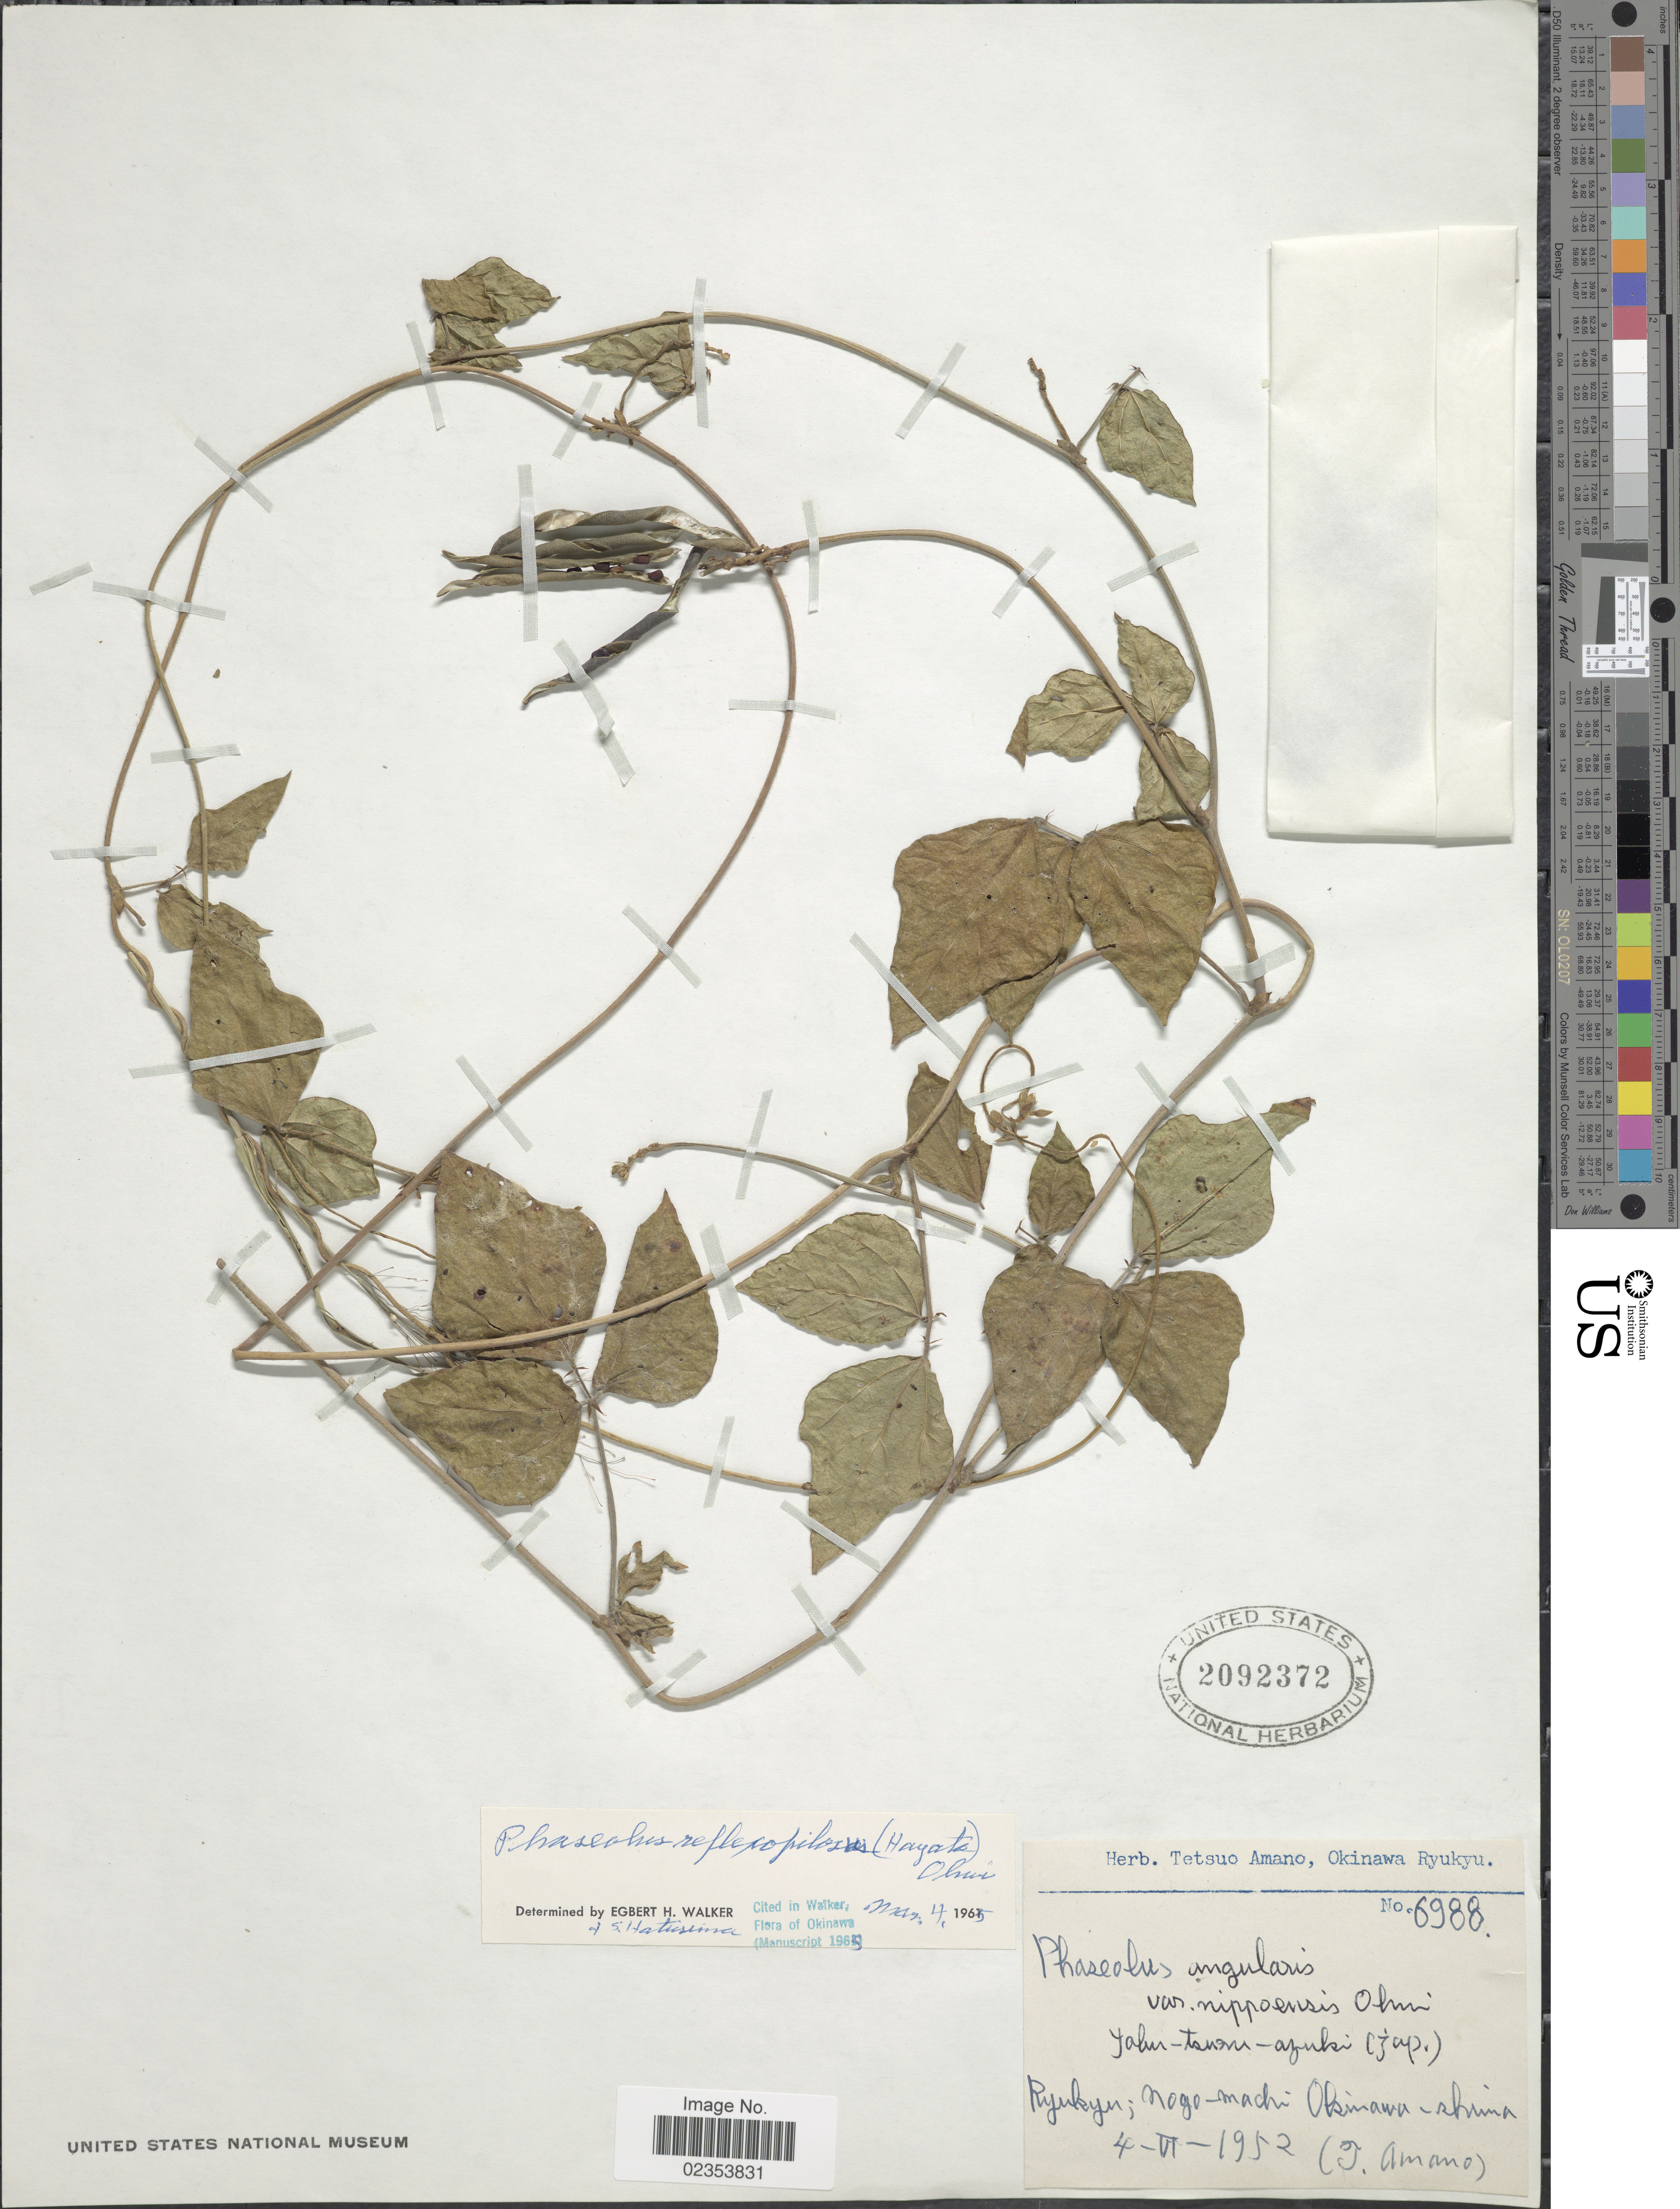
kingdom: Plantae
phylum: Tracheophyta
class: Magnoliopsida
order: Fabales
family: Fabaceae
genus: Vigna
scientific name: Vigna reflexopilosa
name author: Hayata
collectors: T. Amano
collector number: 6988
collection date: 1952-06-04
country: Japan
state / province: Okinawa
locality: Ryukyu; Nogo-machi: Okinawa-shima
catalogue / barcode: US 2092372